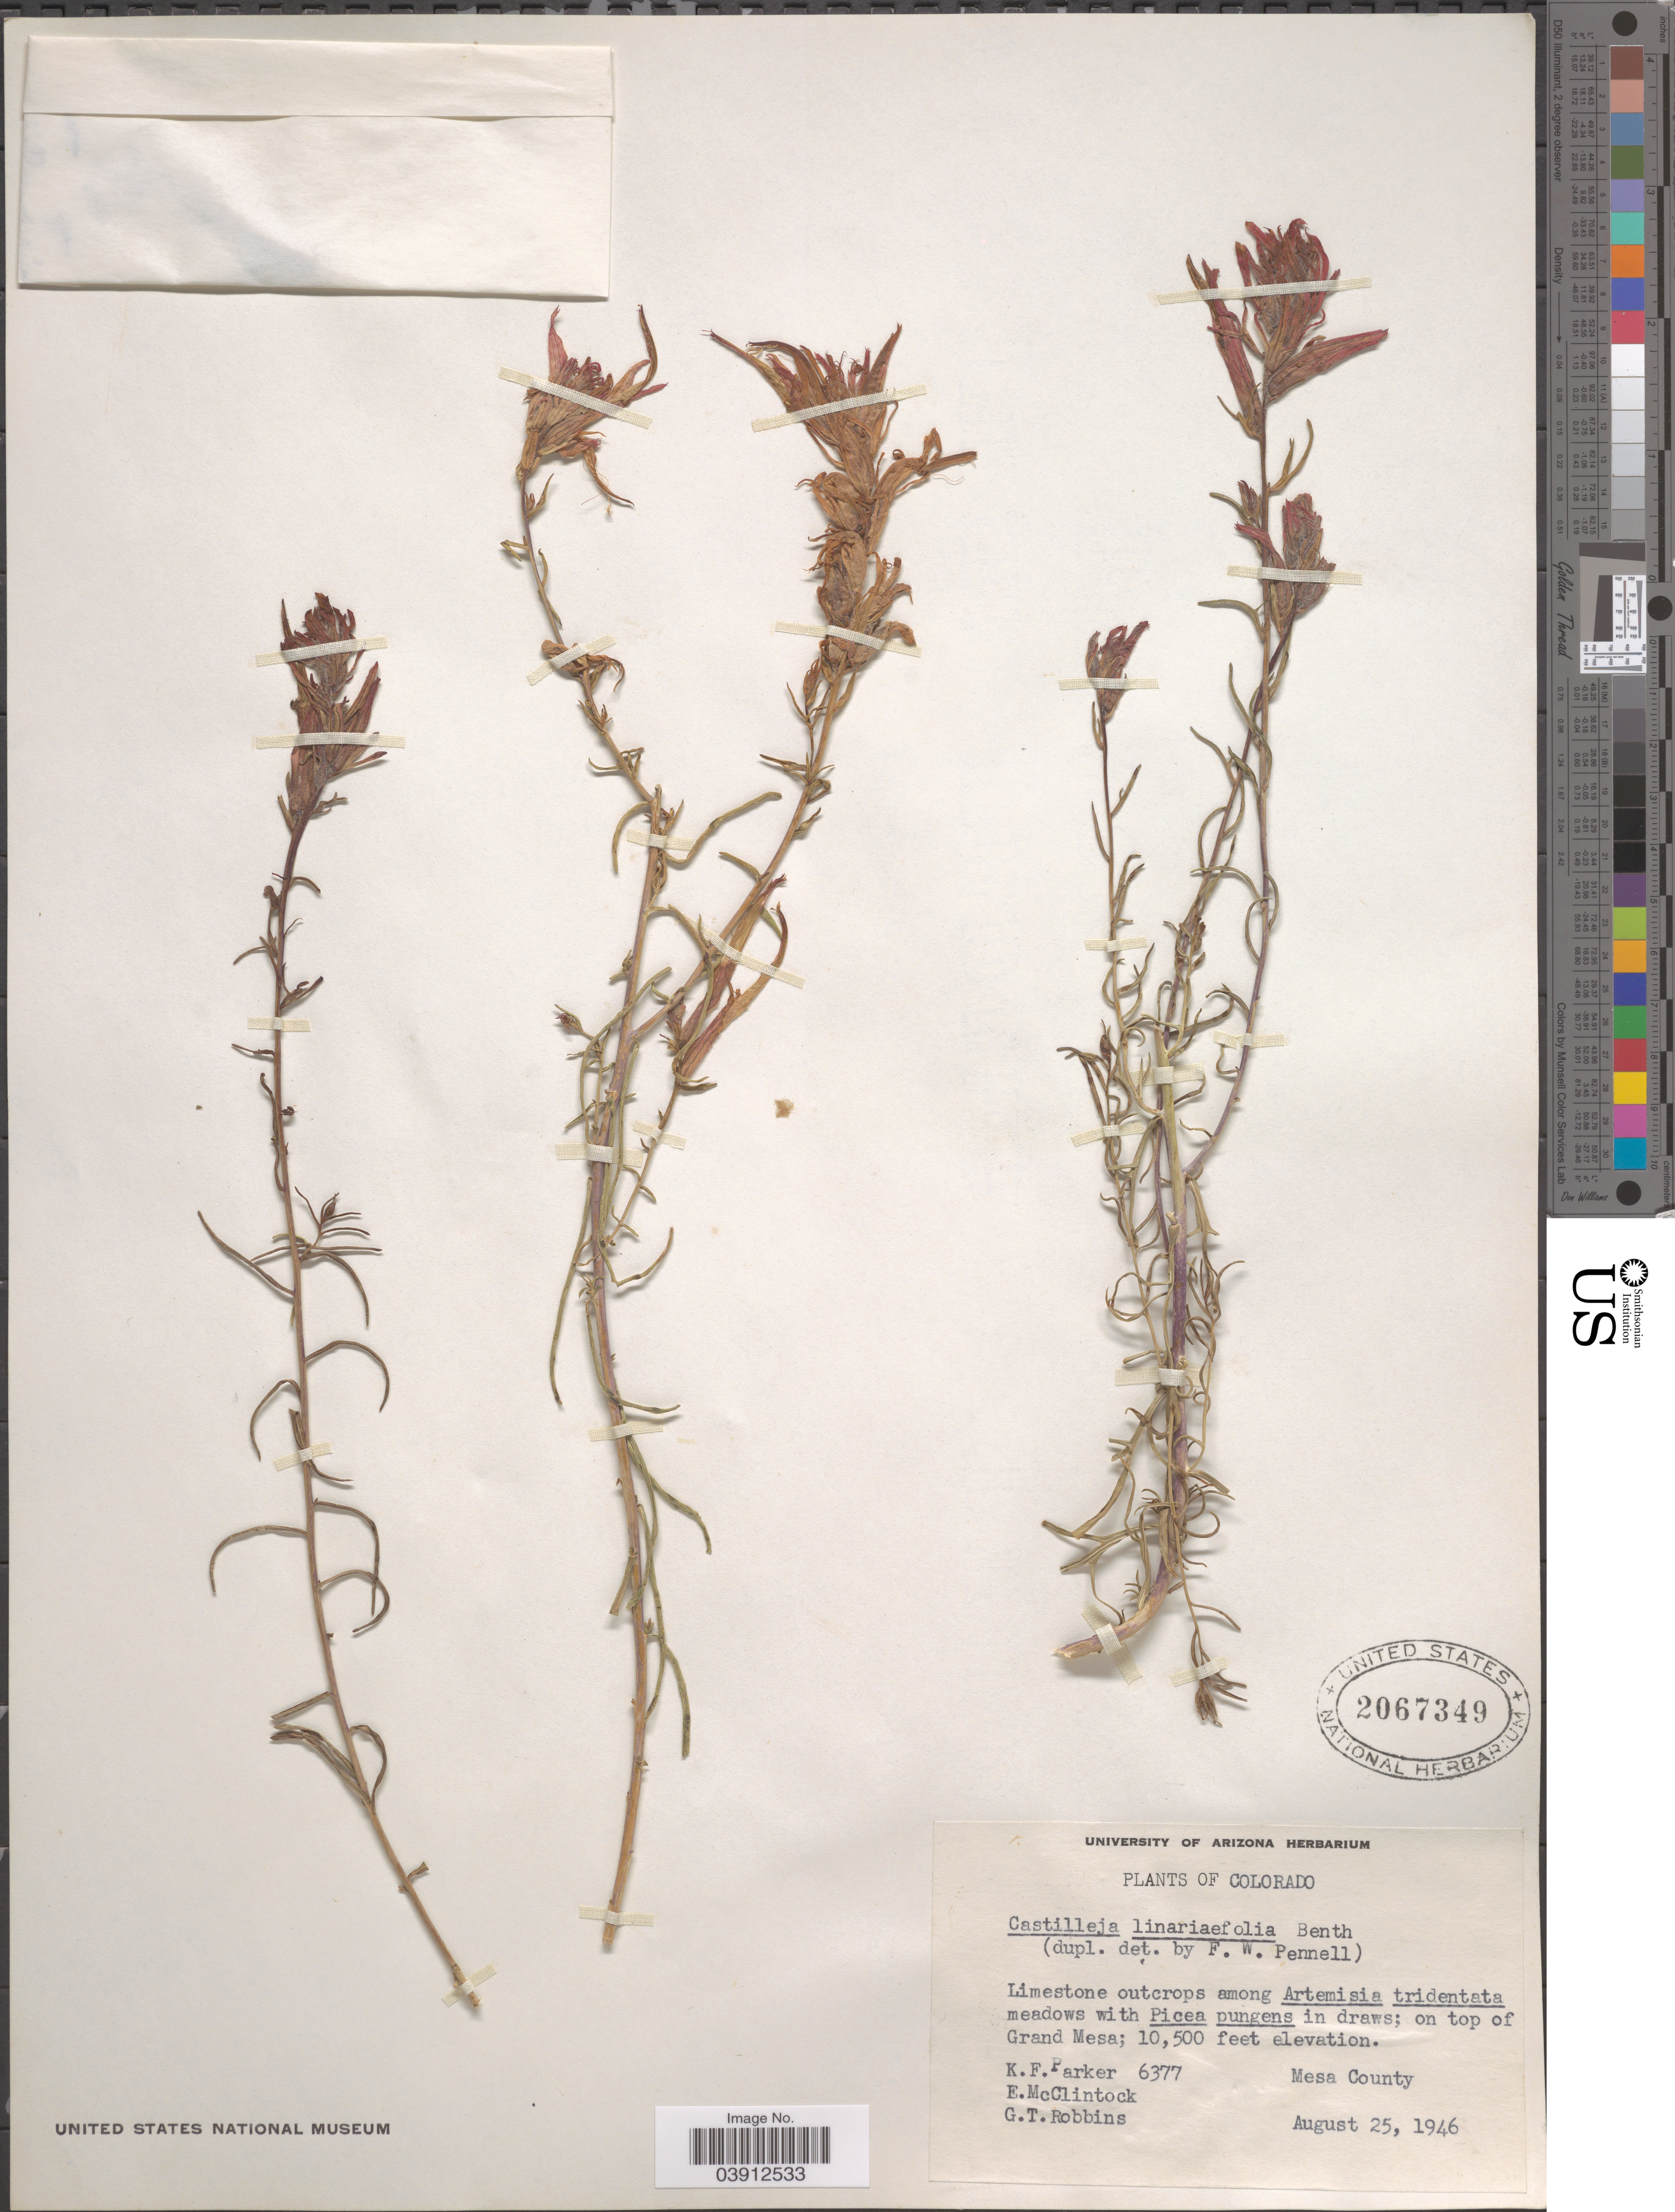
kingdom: Plantae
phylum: Tracheophyta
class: Magnoliopsida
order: Lamiales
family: Orobanchaceae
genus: Castilleja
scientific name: Castilleja linariifolia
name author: Benth.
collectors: K. F. Parker, E. McClintock & G. T. Robbins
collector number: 6377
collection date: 1946-08-25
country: United States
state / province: Colorado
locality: On top of Grand Mesa; Mesa County.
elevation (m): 3200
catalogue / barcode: US 2067349